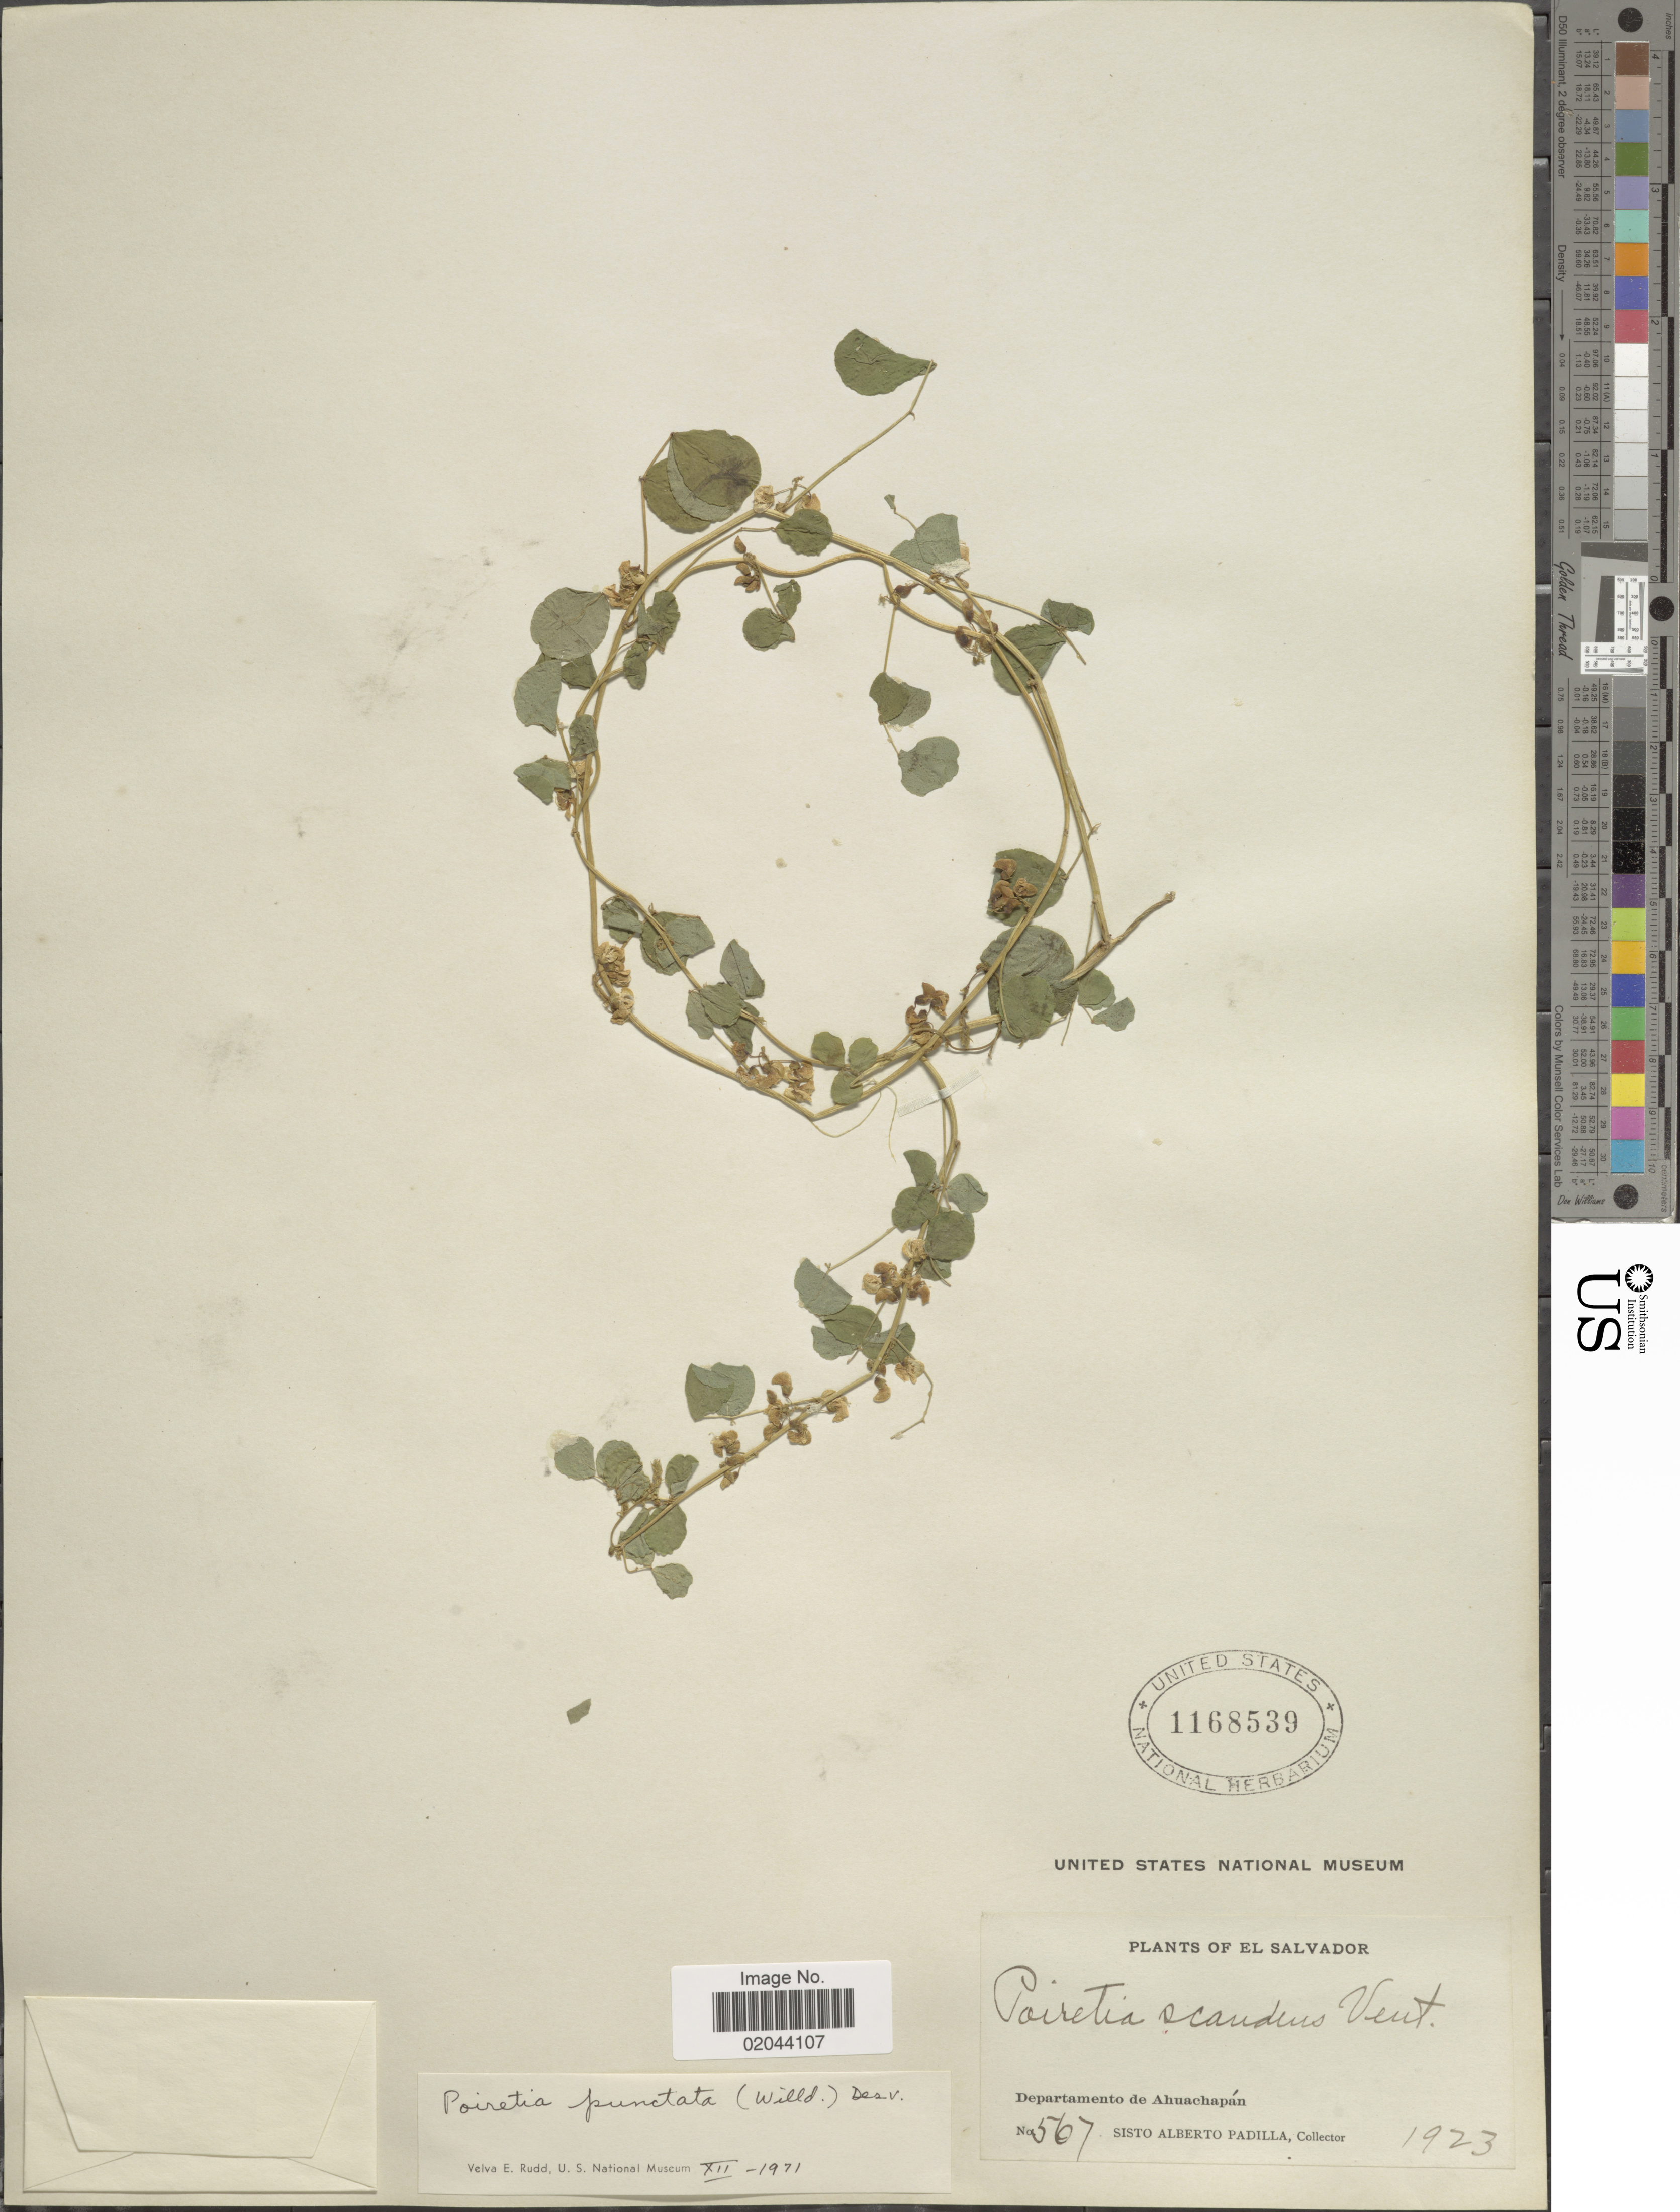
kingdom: Plantae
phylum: Tracheophyta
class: Magnoliopsida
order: Fabales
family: Fabaceae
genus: Poiretia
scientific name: Poiretia scandens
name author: Vent.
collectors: S. A. Padilla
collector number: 567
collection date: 1923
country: El Salvador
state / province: Ahuachapan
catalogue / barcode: US 1168539